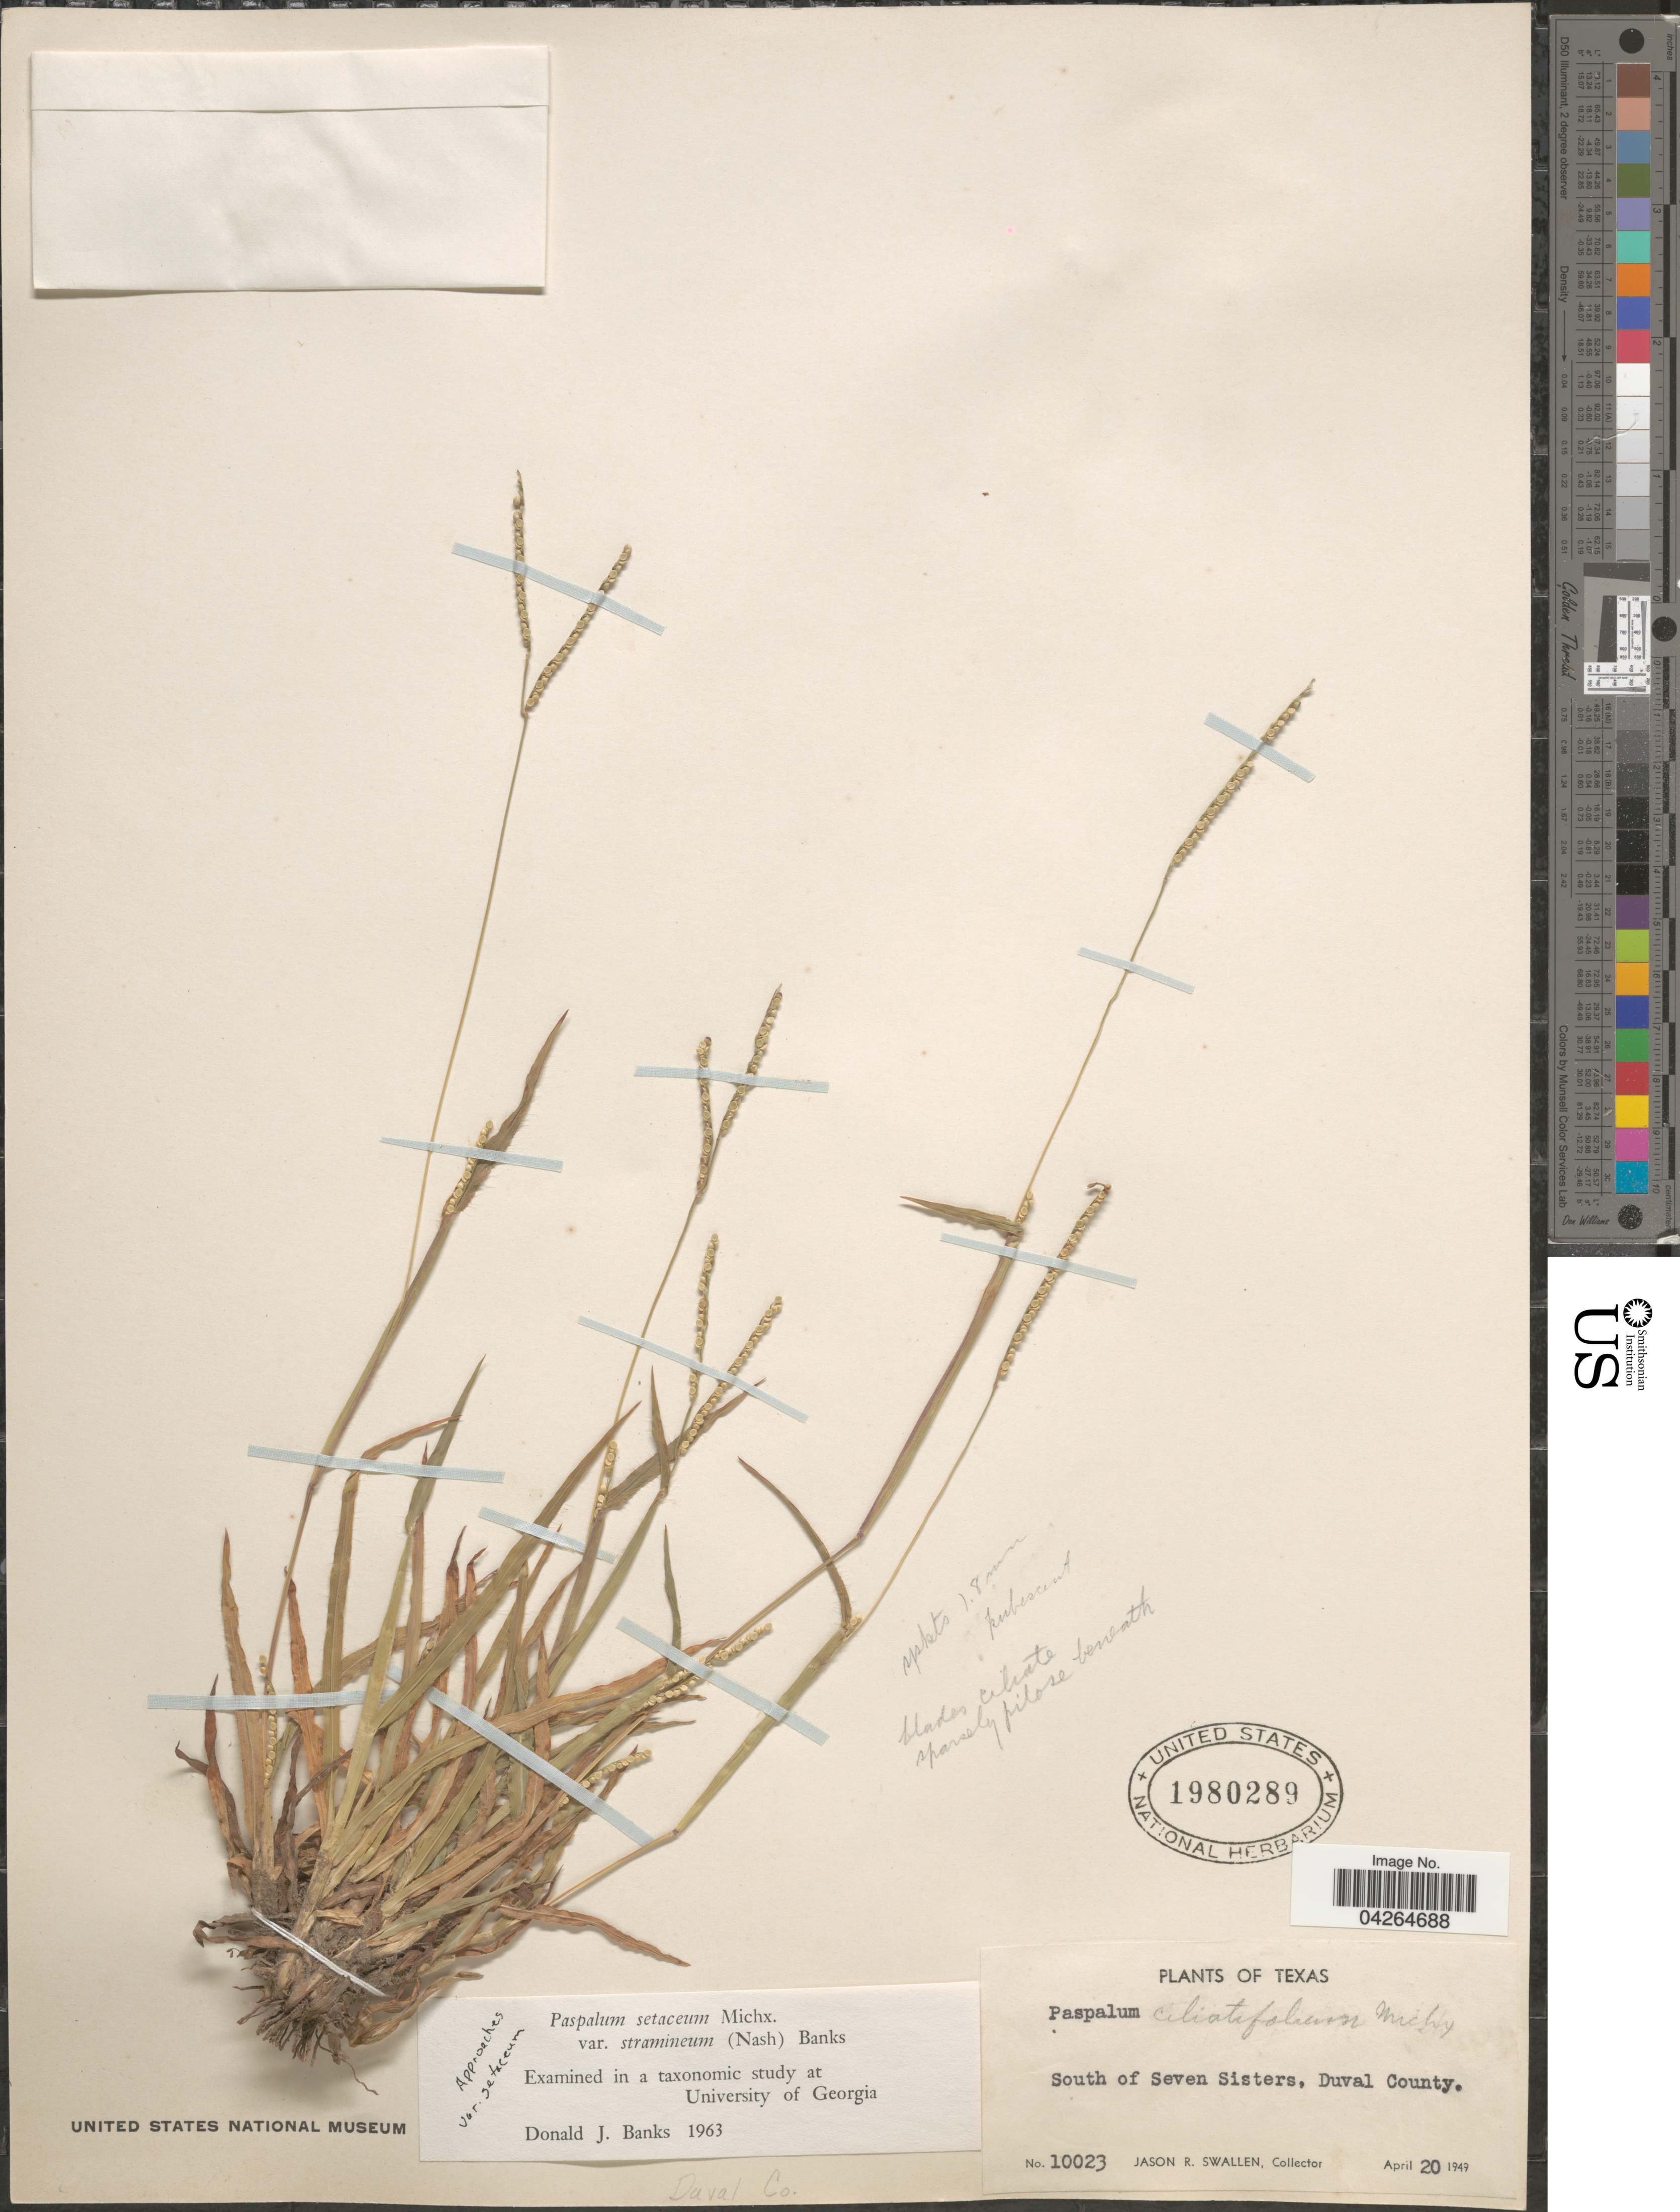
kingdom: Plantae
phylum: Tracheophyta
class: Liliopsida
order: Poales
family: Poaceae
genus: Paspalum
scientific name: Paspalum setaceum var. stramineum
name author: (Nash) D.J. Banks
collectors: J. R. Swallen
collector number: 10023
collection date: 1949-04-20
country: United States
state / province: Texas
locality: South of Seven Sisters, Duval County.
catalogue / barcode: US 1980289